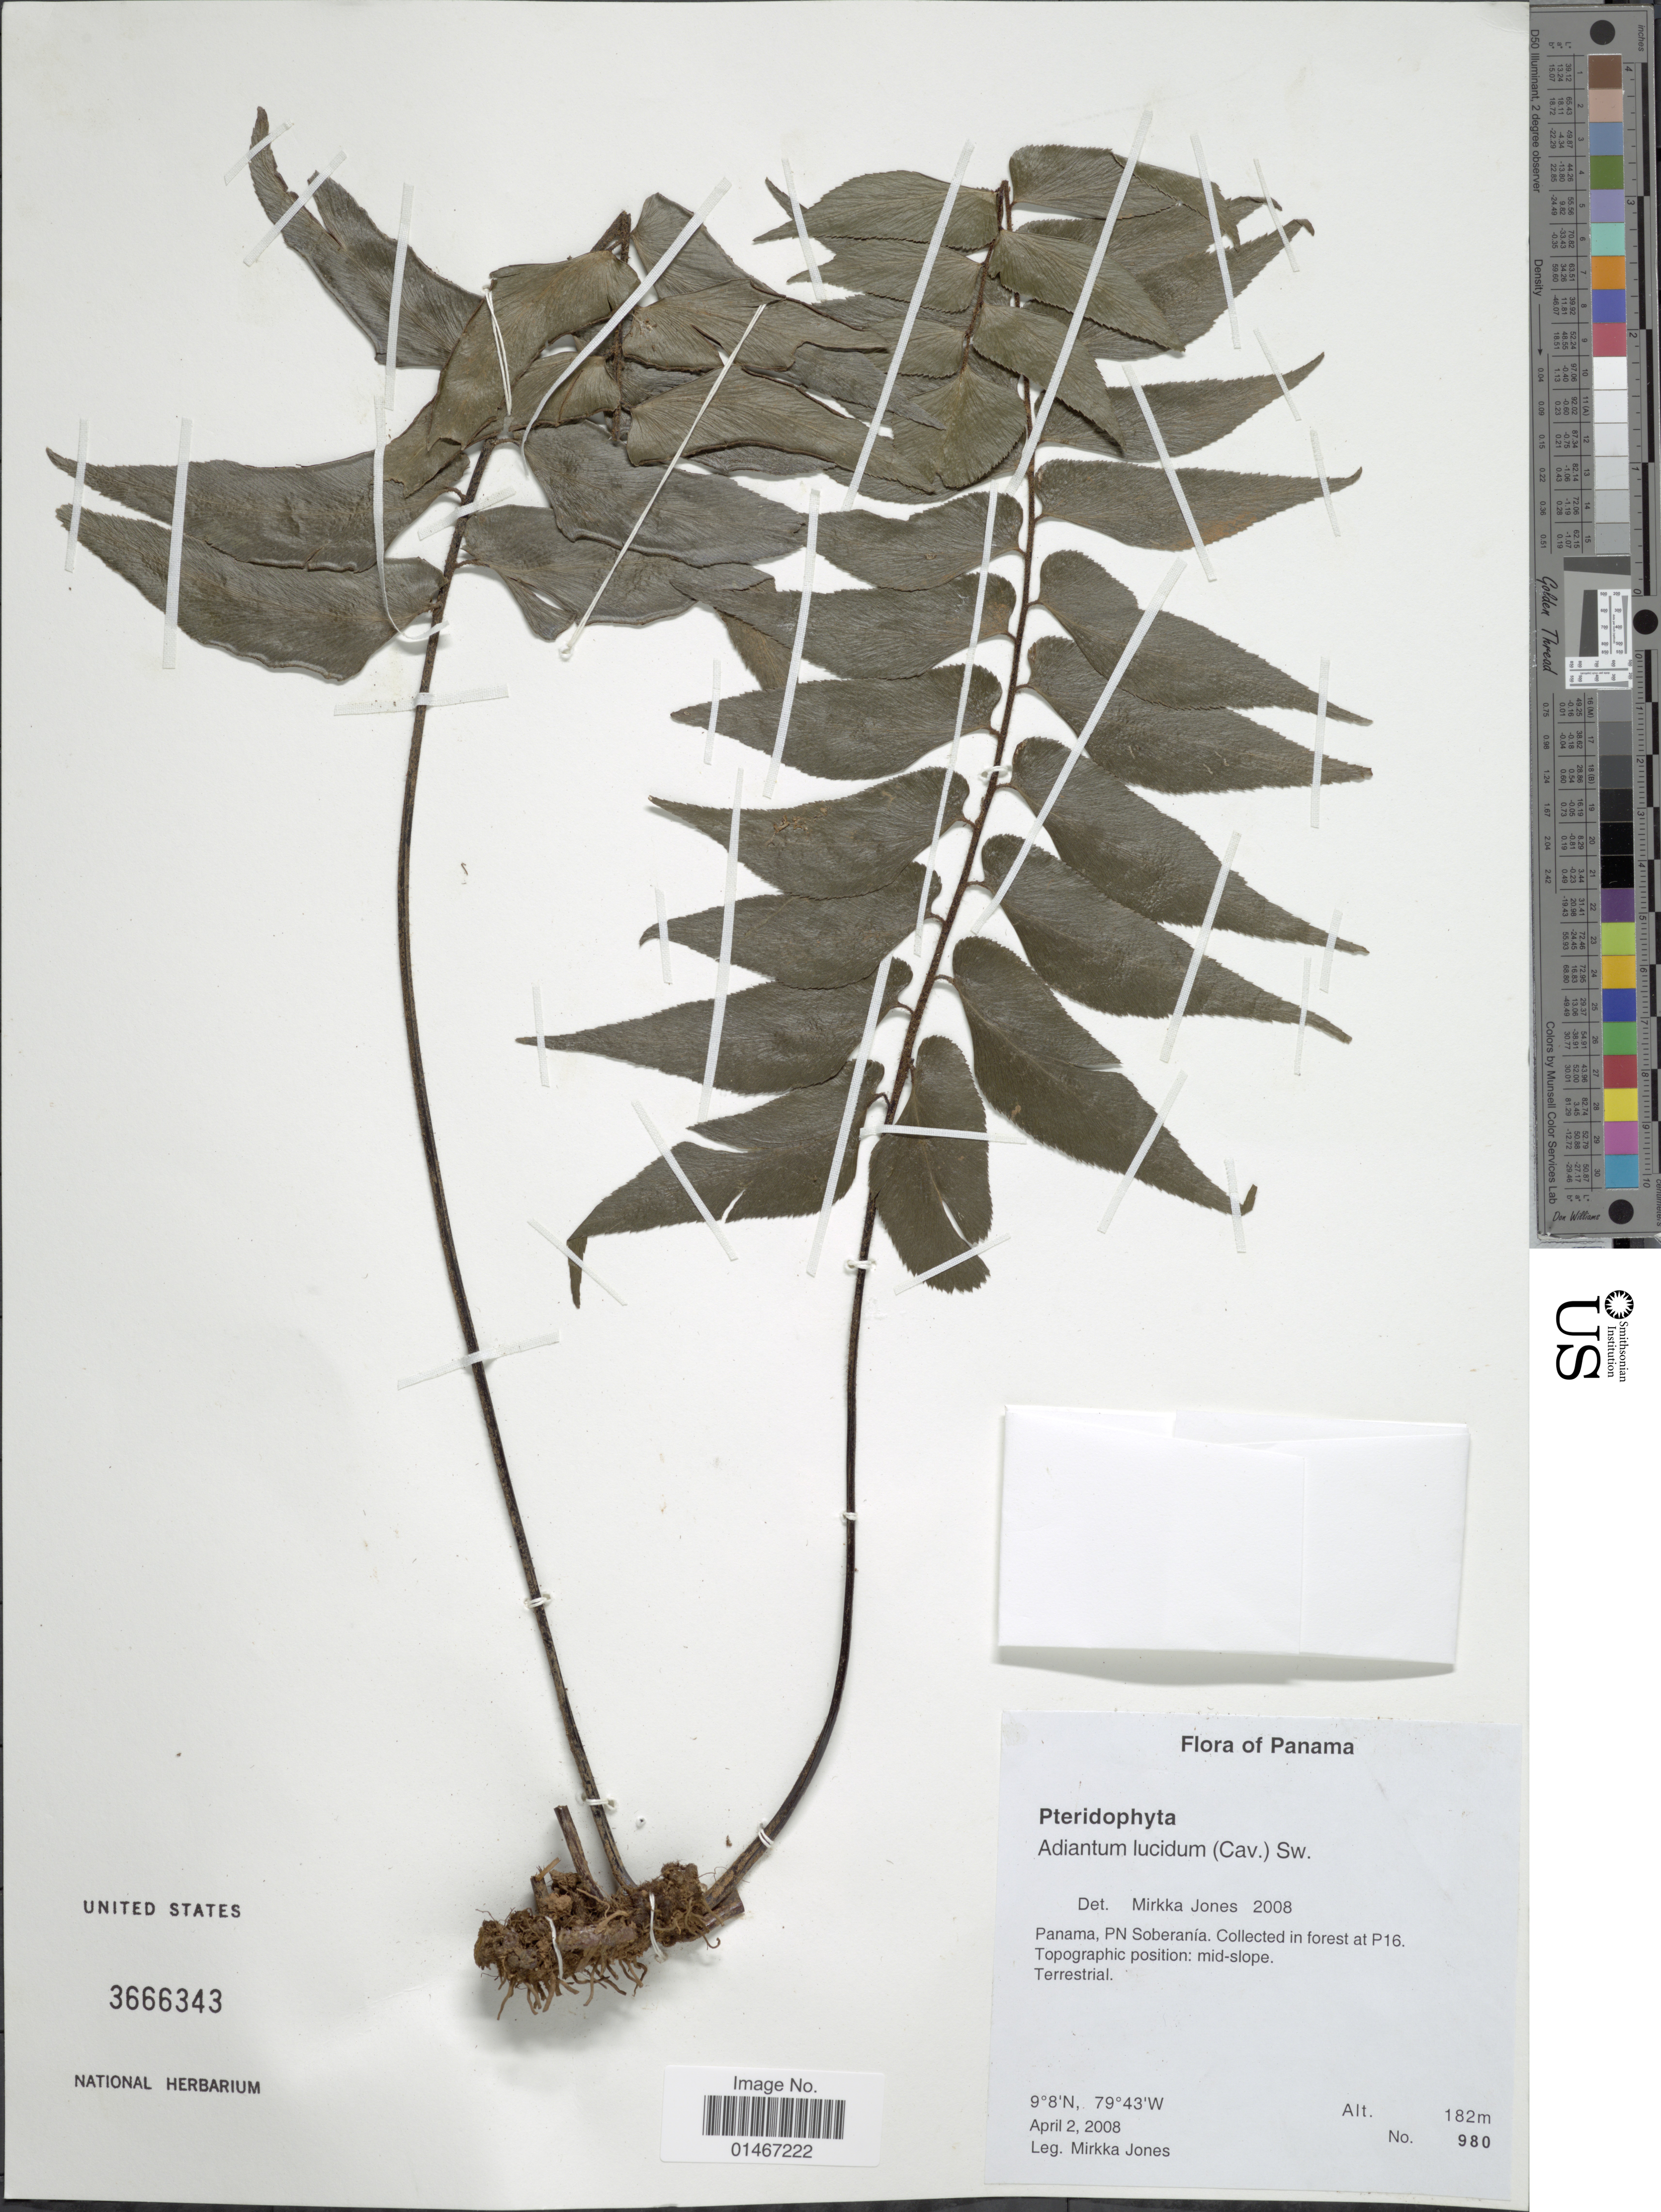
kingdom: Plantae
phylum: Tracheophyta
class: Polypodiopsida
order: Polypodiales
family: Pteridaceae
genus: Adiantum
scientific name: Adiantum lucidum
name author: (Cav.) Sw.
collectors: M. Jones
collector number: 980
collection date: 2008-04-02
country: Panama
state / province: Panamá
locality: PN Soberania. In forest at P16.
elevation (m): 182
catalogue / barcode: US 3666343